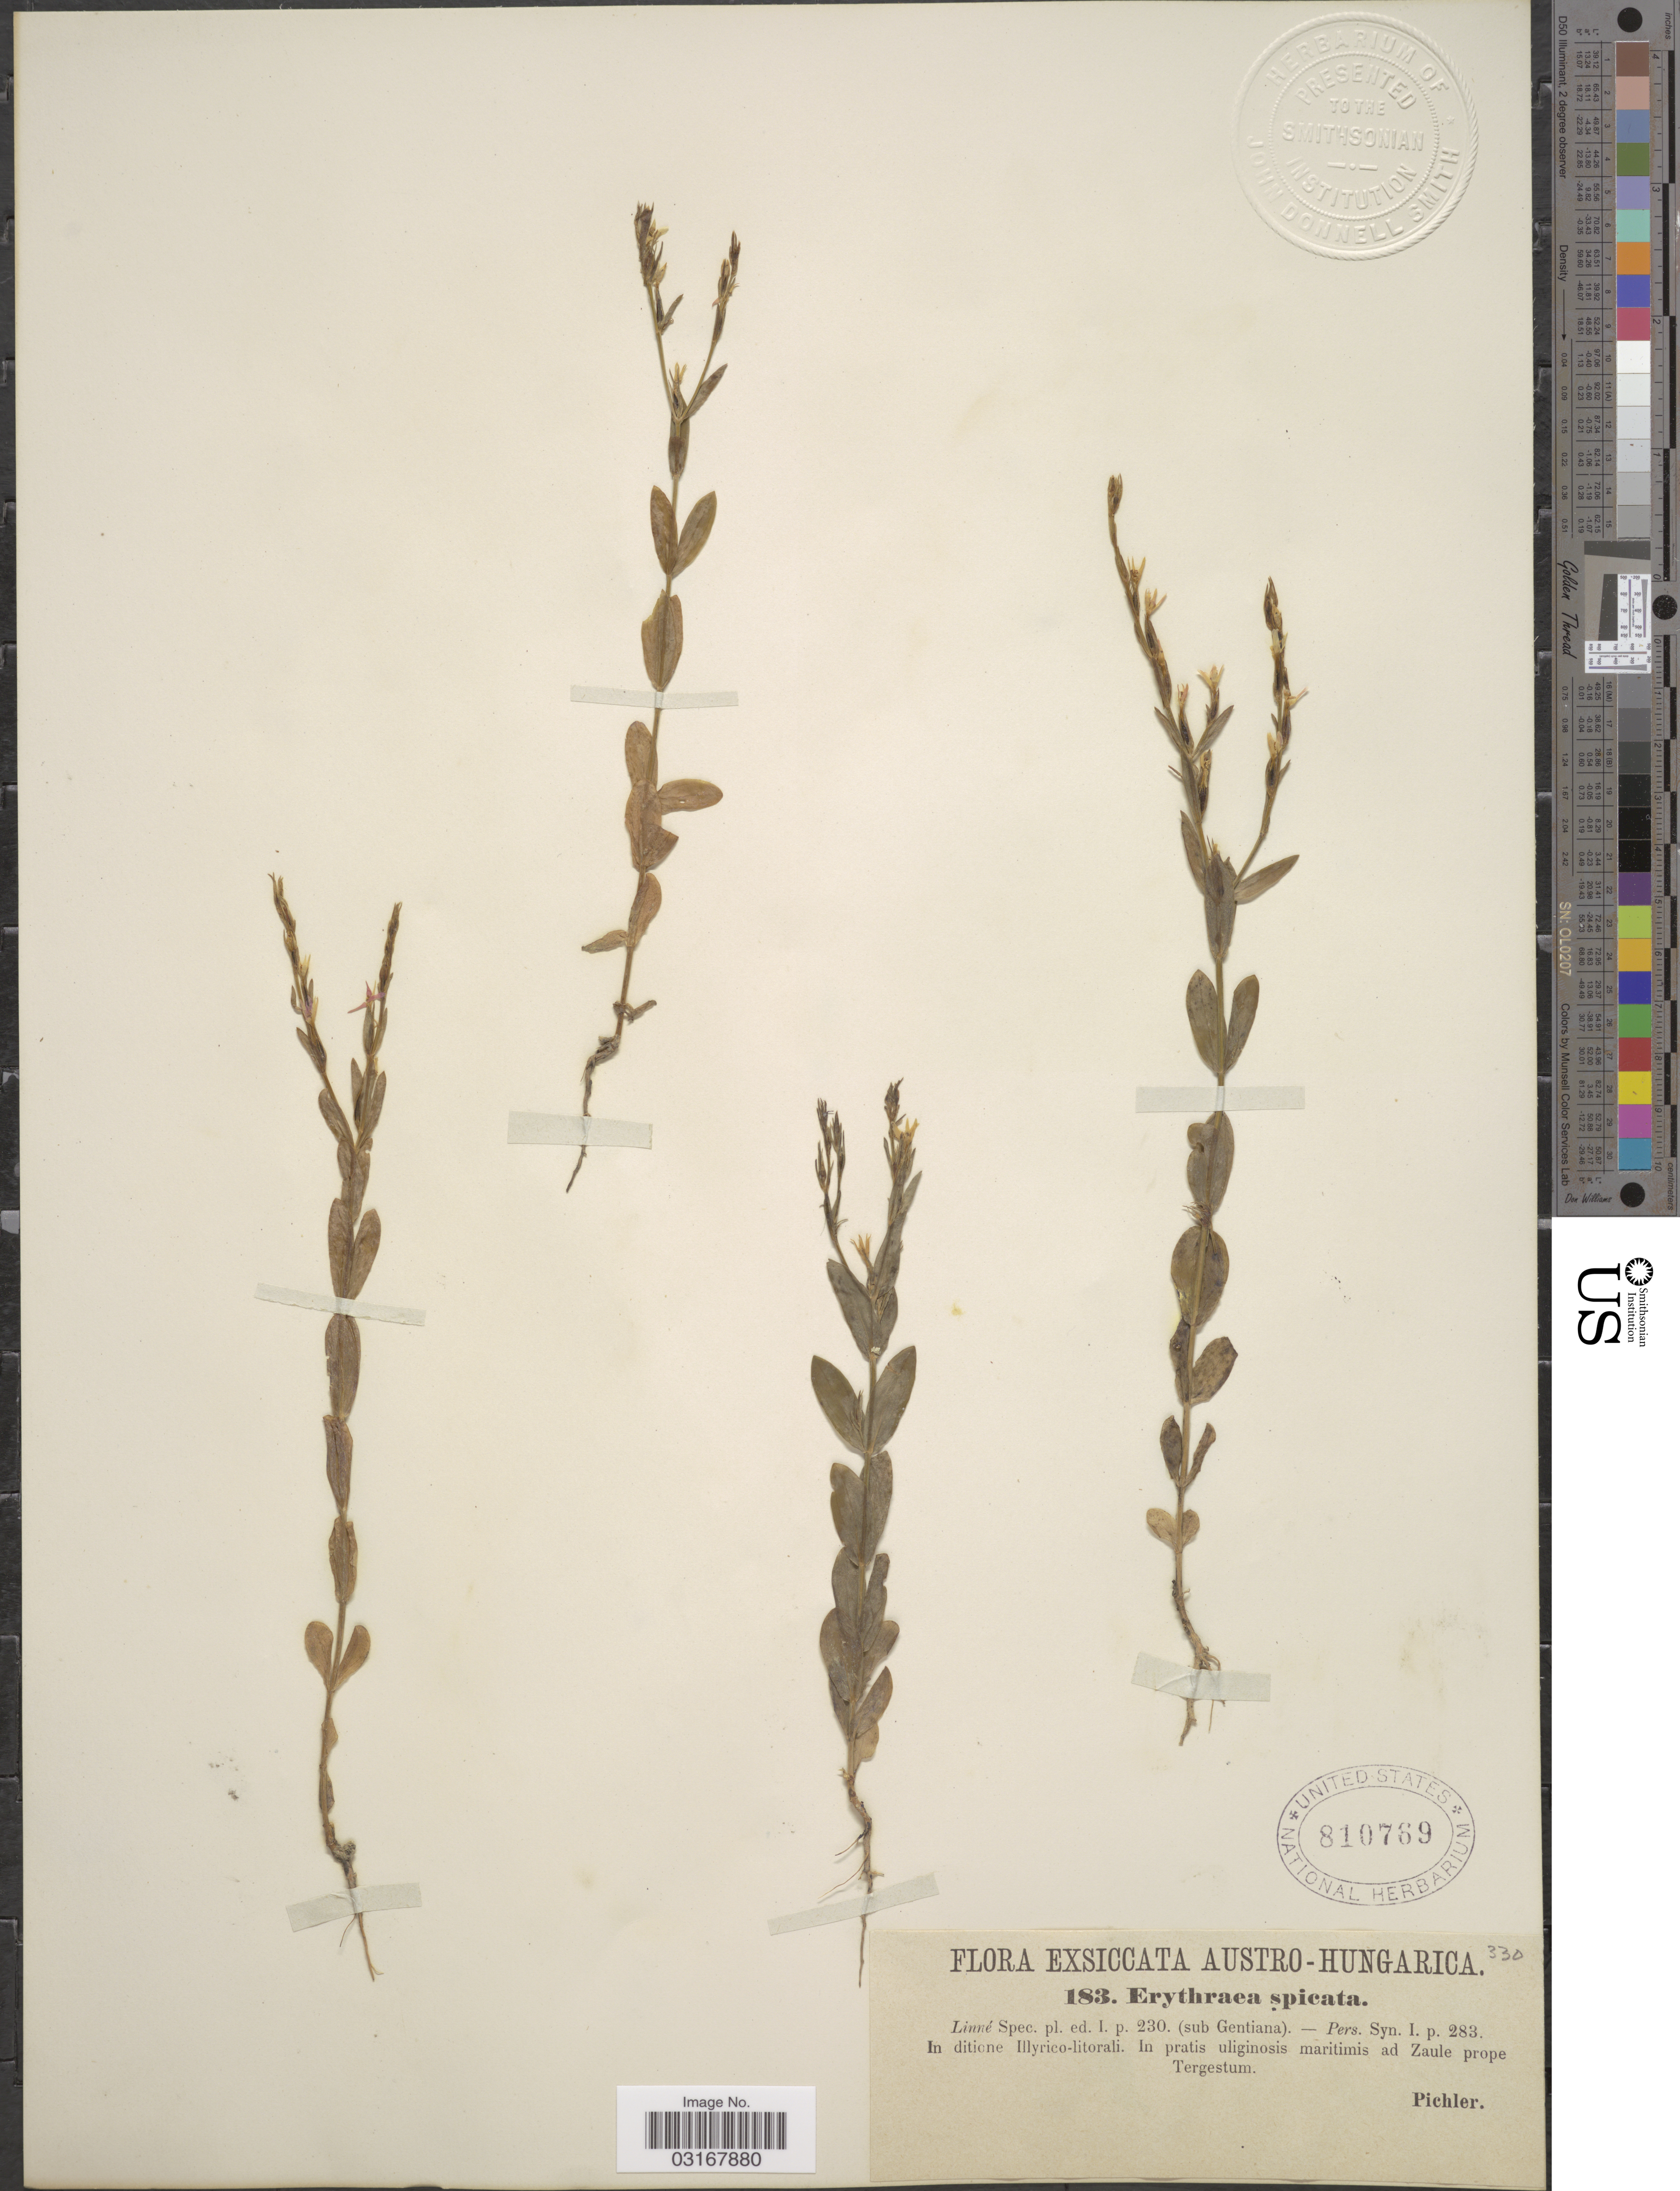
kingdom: Plantae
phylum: Tracheophyta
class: Magnoliopsida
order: Gentianales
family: Gentianaceae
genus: Centaurium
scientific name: Centaurium spicatum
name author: (L.) Fritsch ex Janch.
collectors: Pichler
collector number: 183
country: Italy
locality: Austro-Hungarica. In pratis uliginosis maritimis ad Zaule prope Tergestum.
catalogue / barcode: US 810769